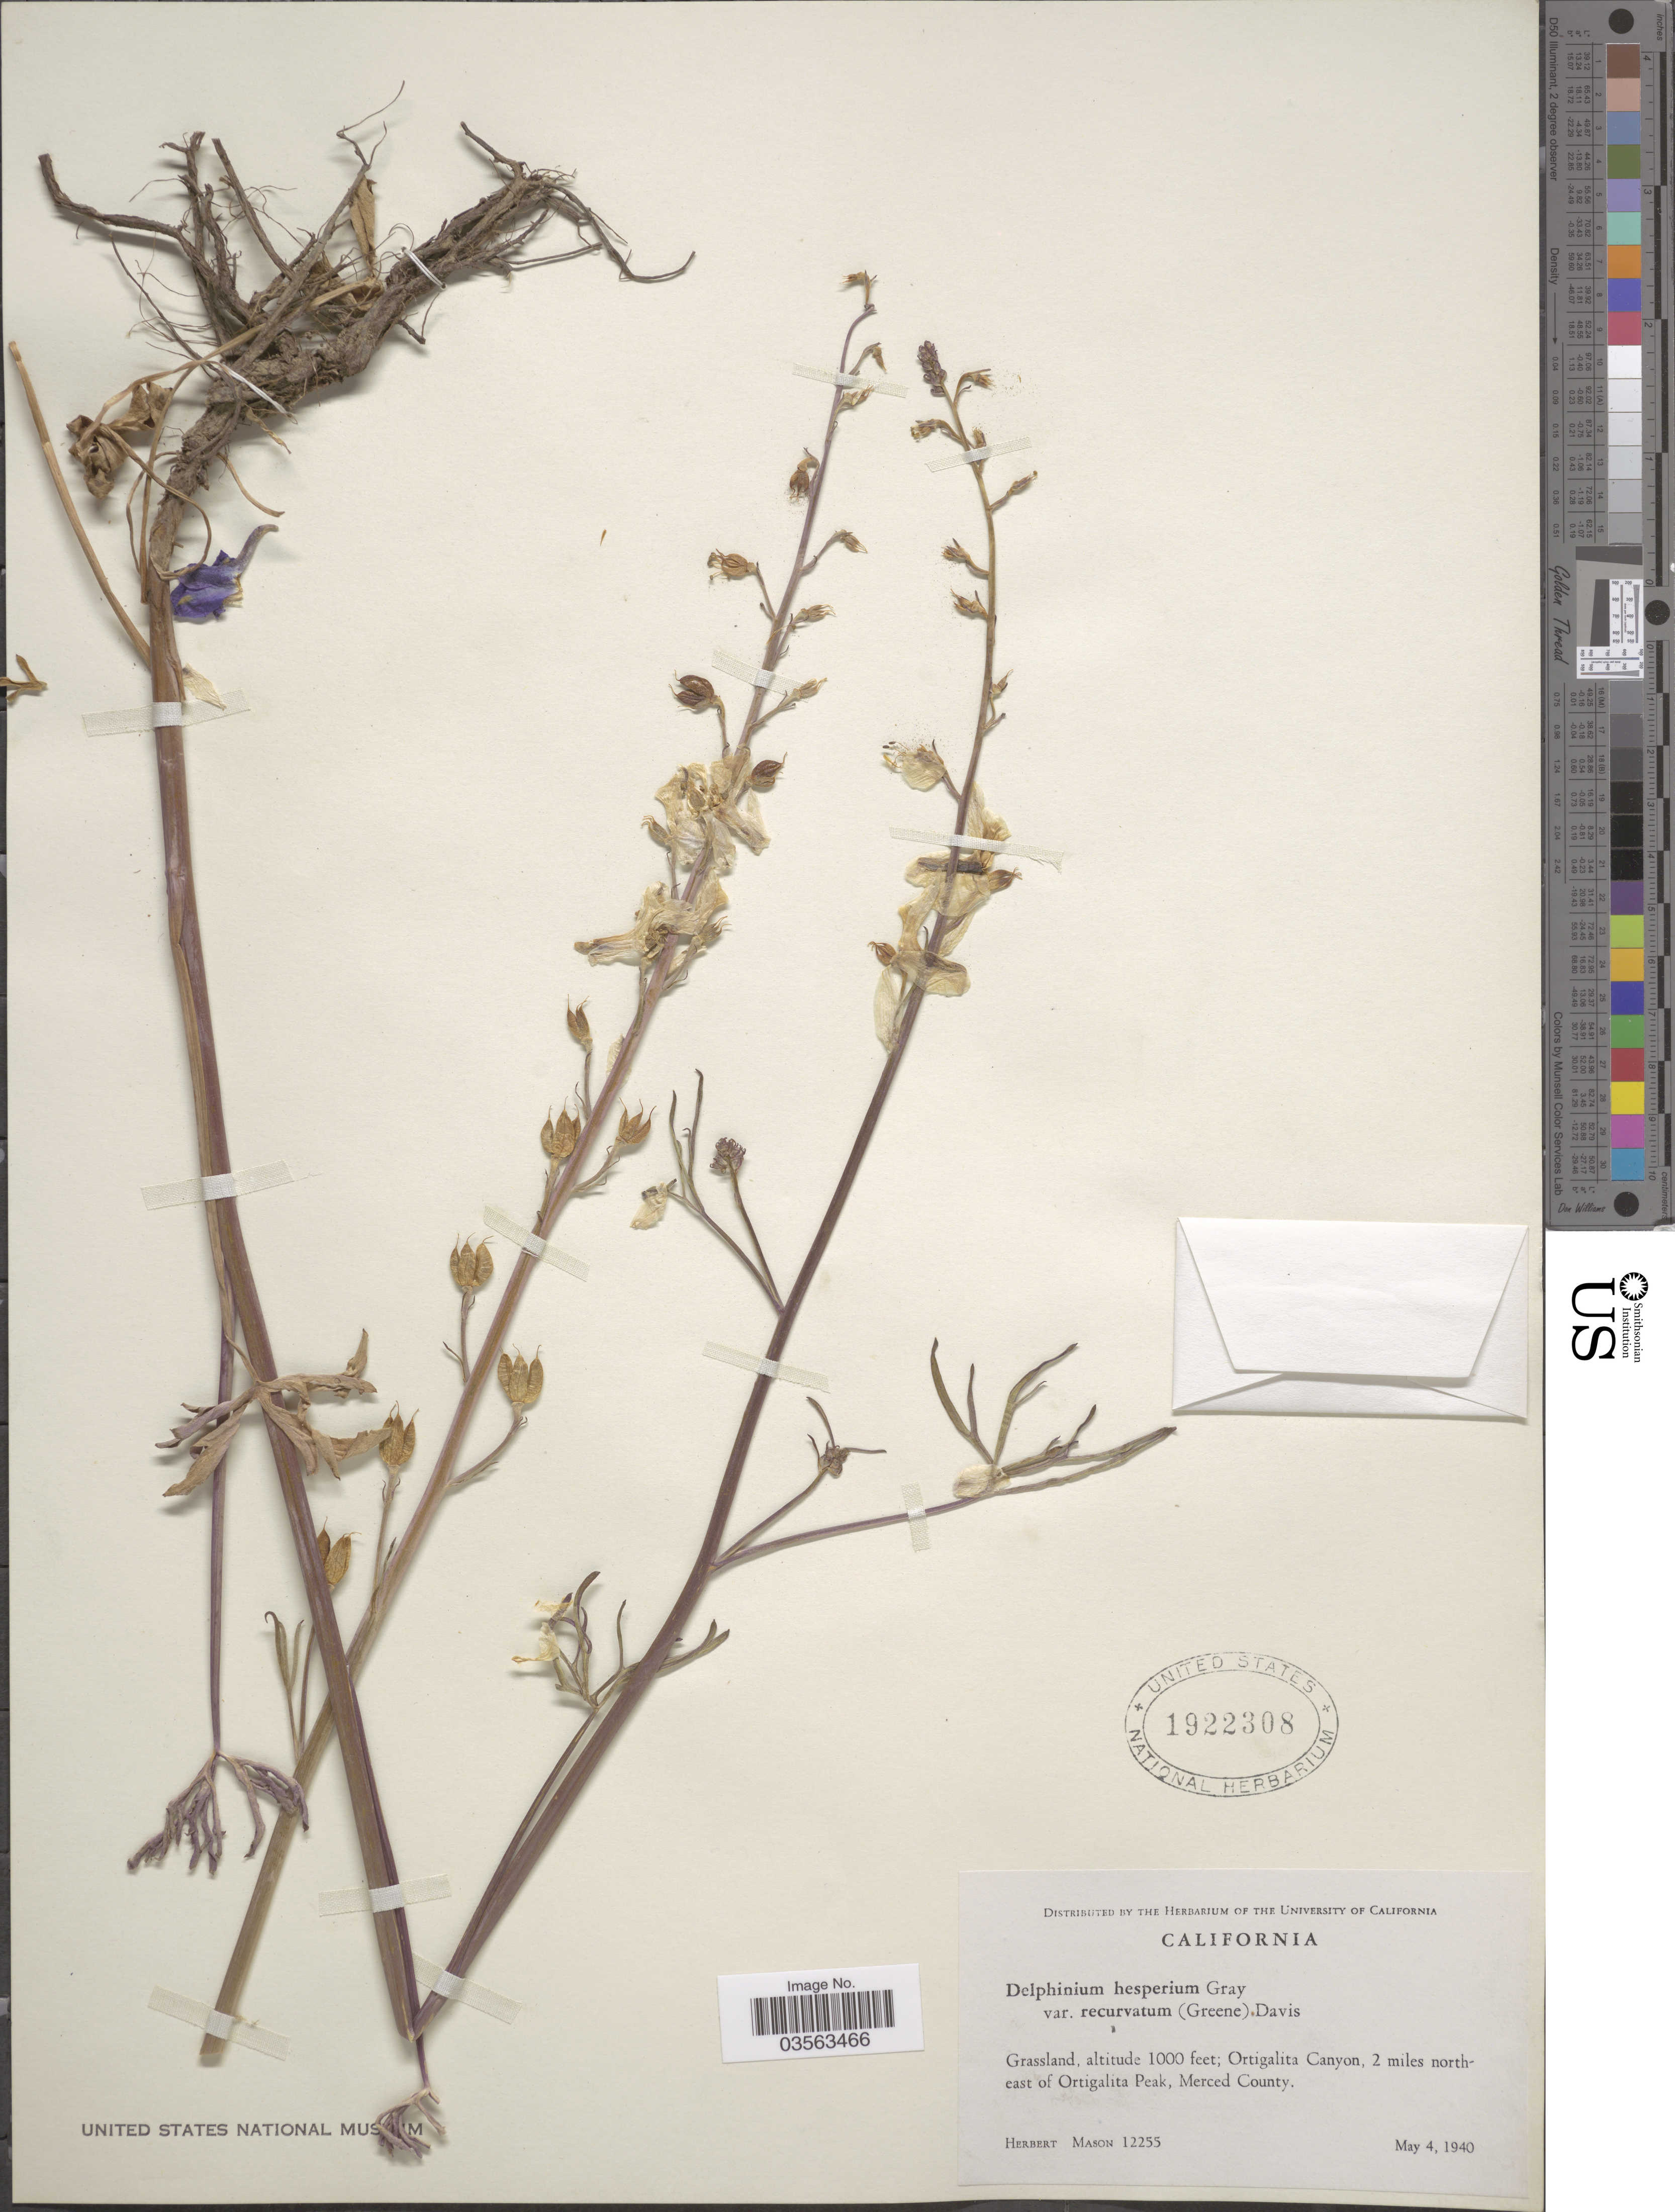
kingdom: Plantae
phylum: Tracheophyta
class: Magnoliopsida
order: Ranunculales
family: Ranunculaceae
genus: Delphinium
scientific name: Delphinium hesperium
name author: A. Gray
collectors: H. L. Mason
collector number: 12255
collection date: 1940-05-04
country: United States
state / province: California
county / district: Merced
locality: Grassland. Ortigalita Canyon, 2 miles north-east of Ortigalita Peak, Merced County.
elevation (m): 305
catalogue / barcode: US 1922308